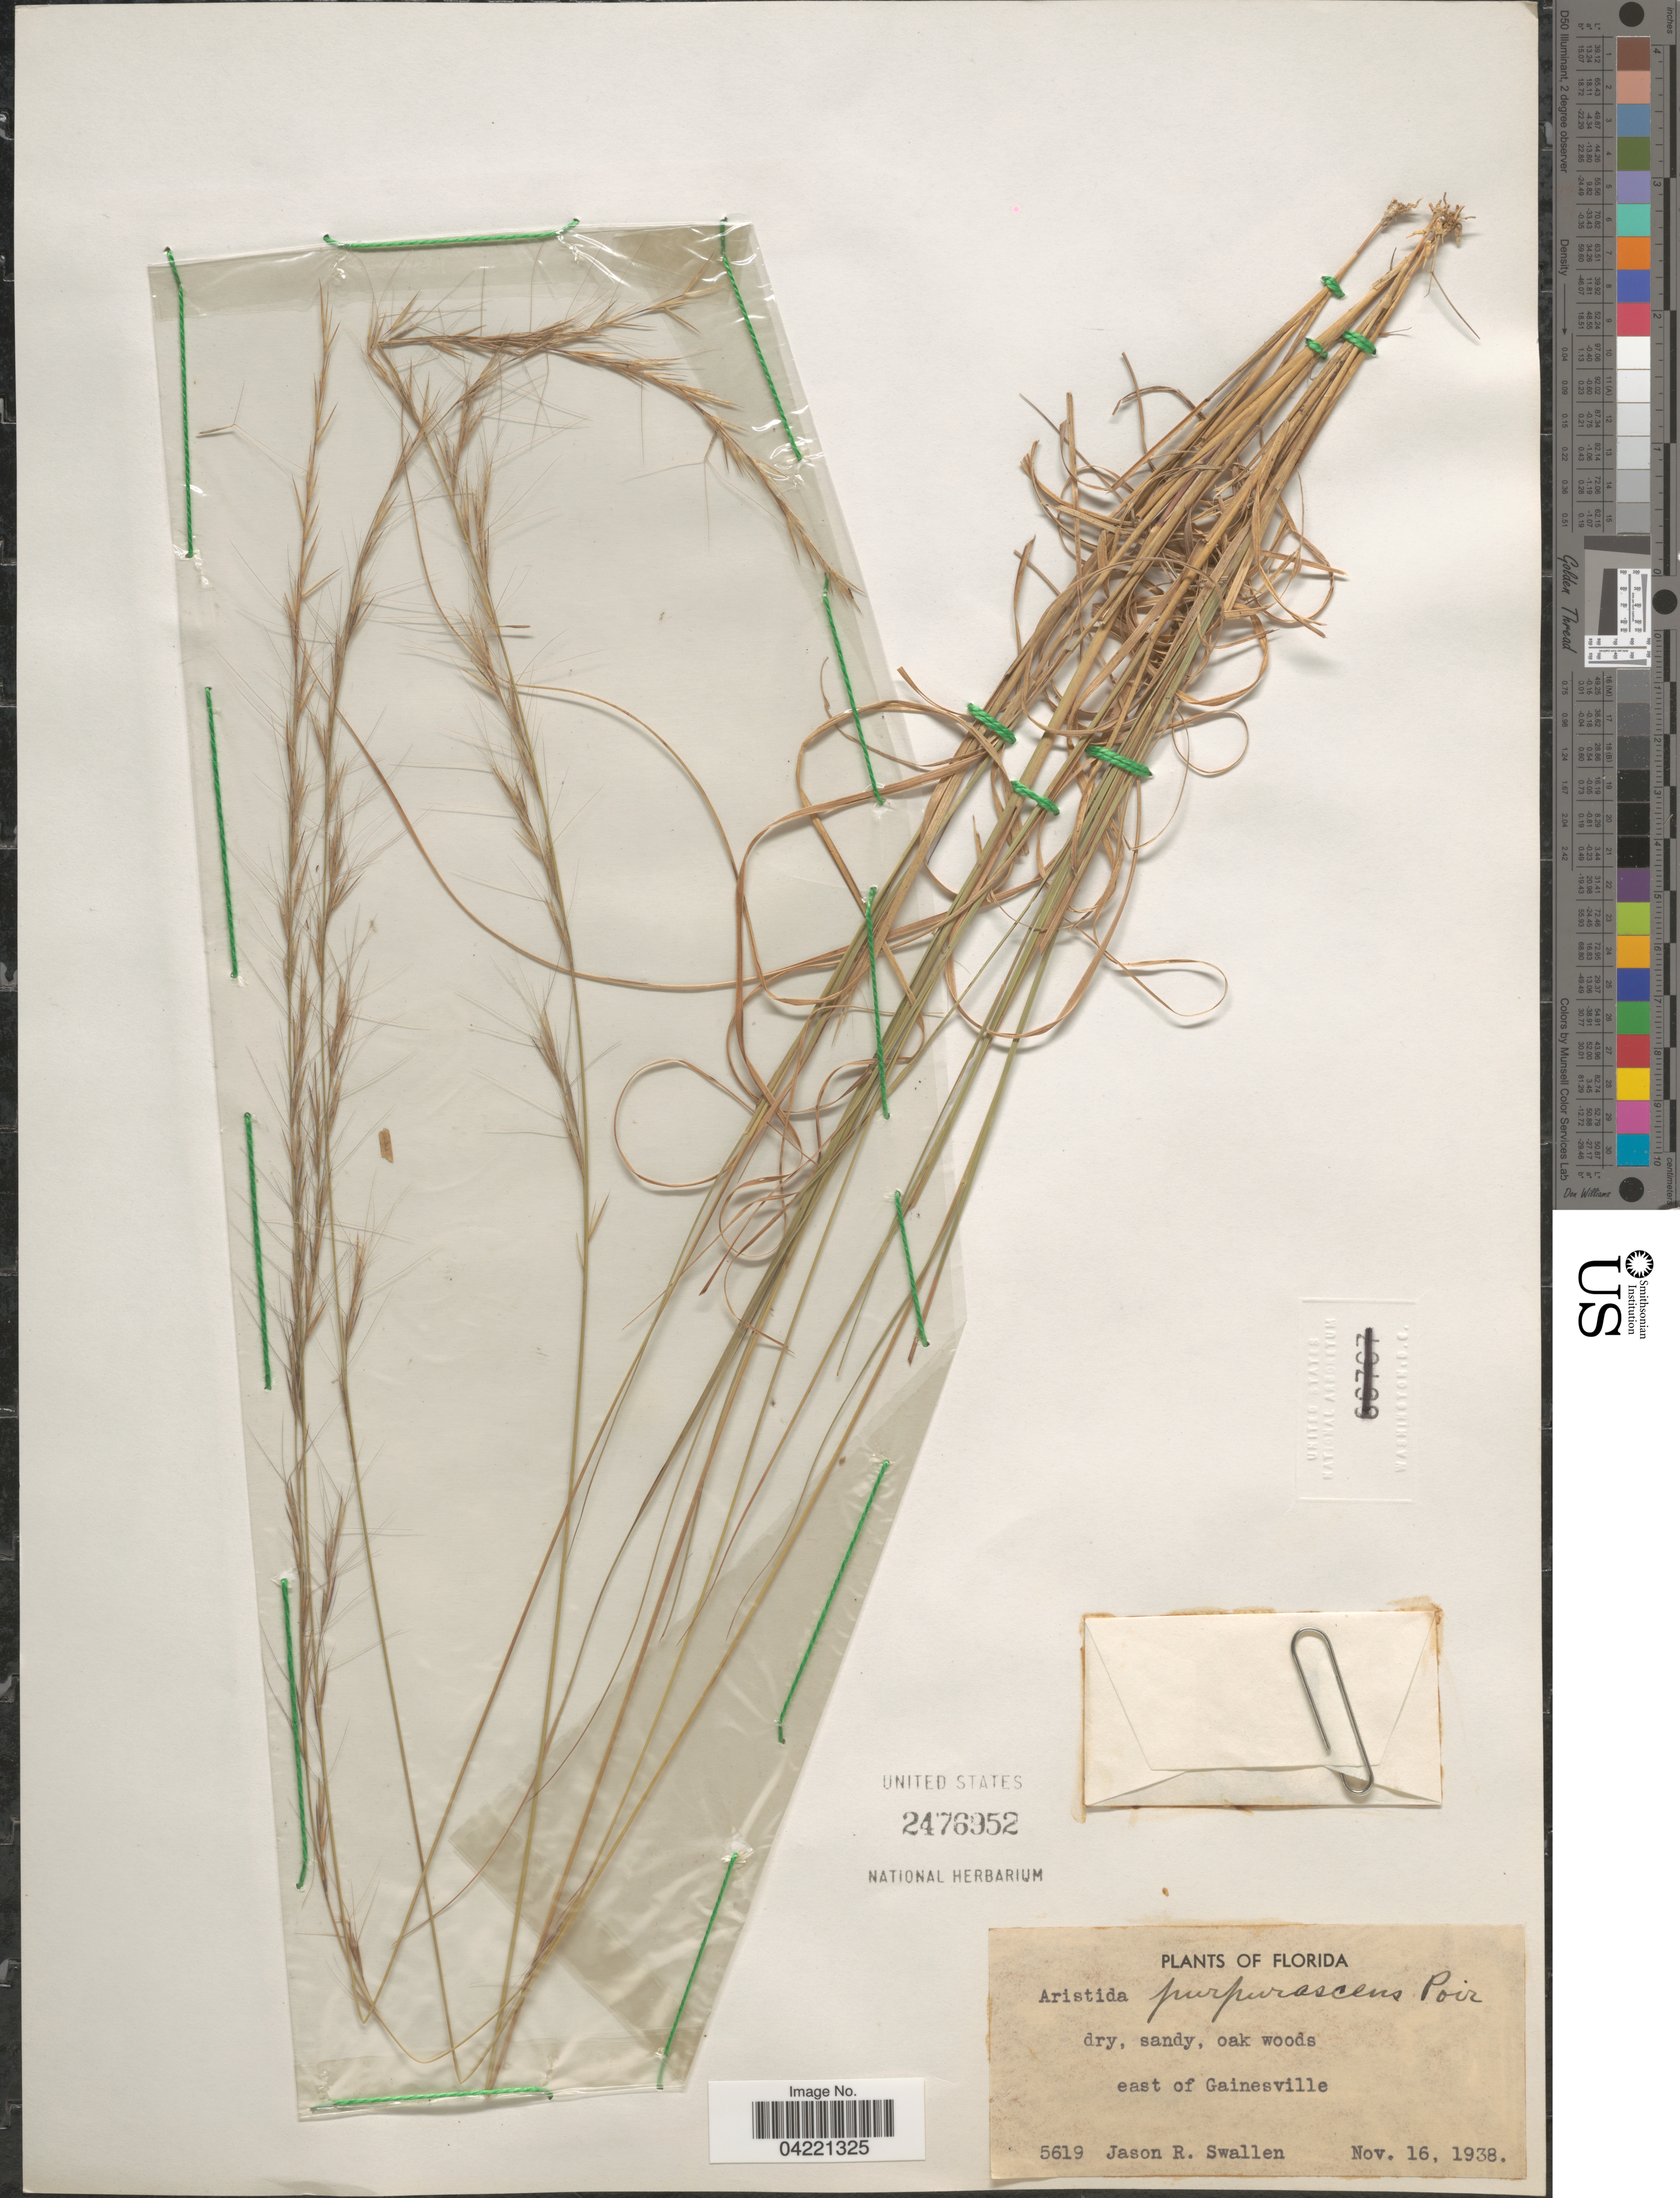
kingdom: Plantae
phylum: Tracheophyta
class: Liliopsida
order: Poales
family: Poaceae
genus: Aristida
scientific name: Aristida purpurascens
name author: Poir.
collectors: J. R. Swallen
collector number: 5619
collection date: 1938-11-16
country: United States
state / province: Florida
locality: Dry, sandy, oak woods. East of Gainesville.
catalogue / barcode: US 2476952